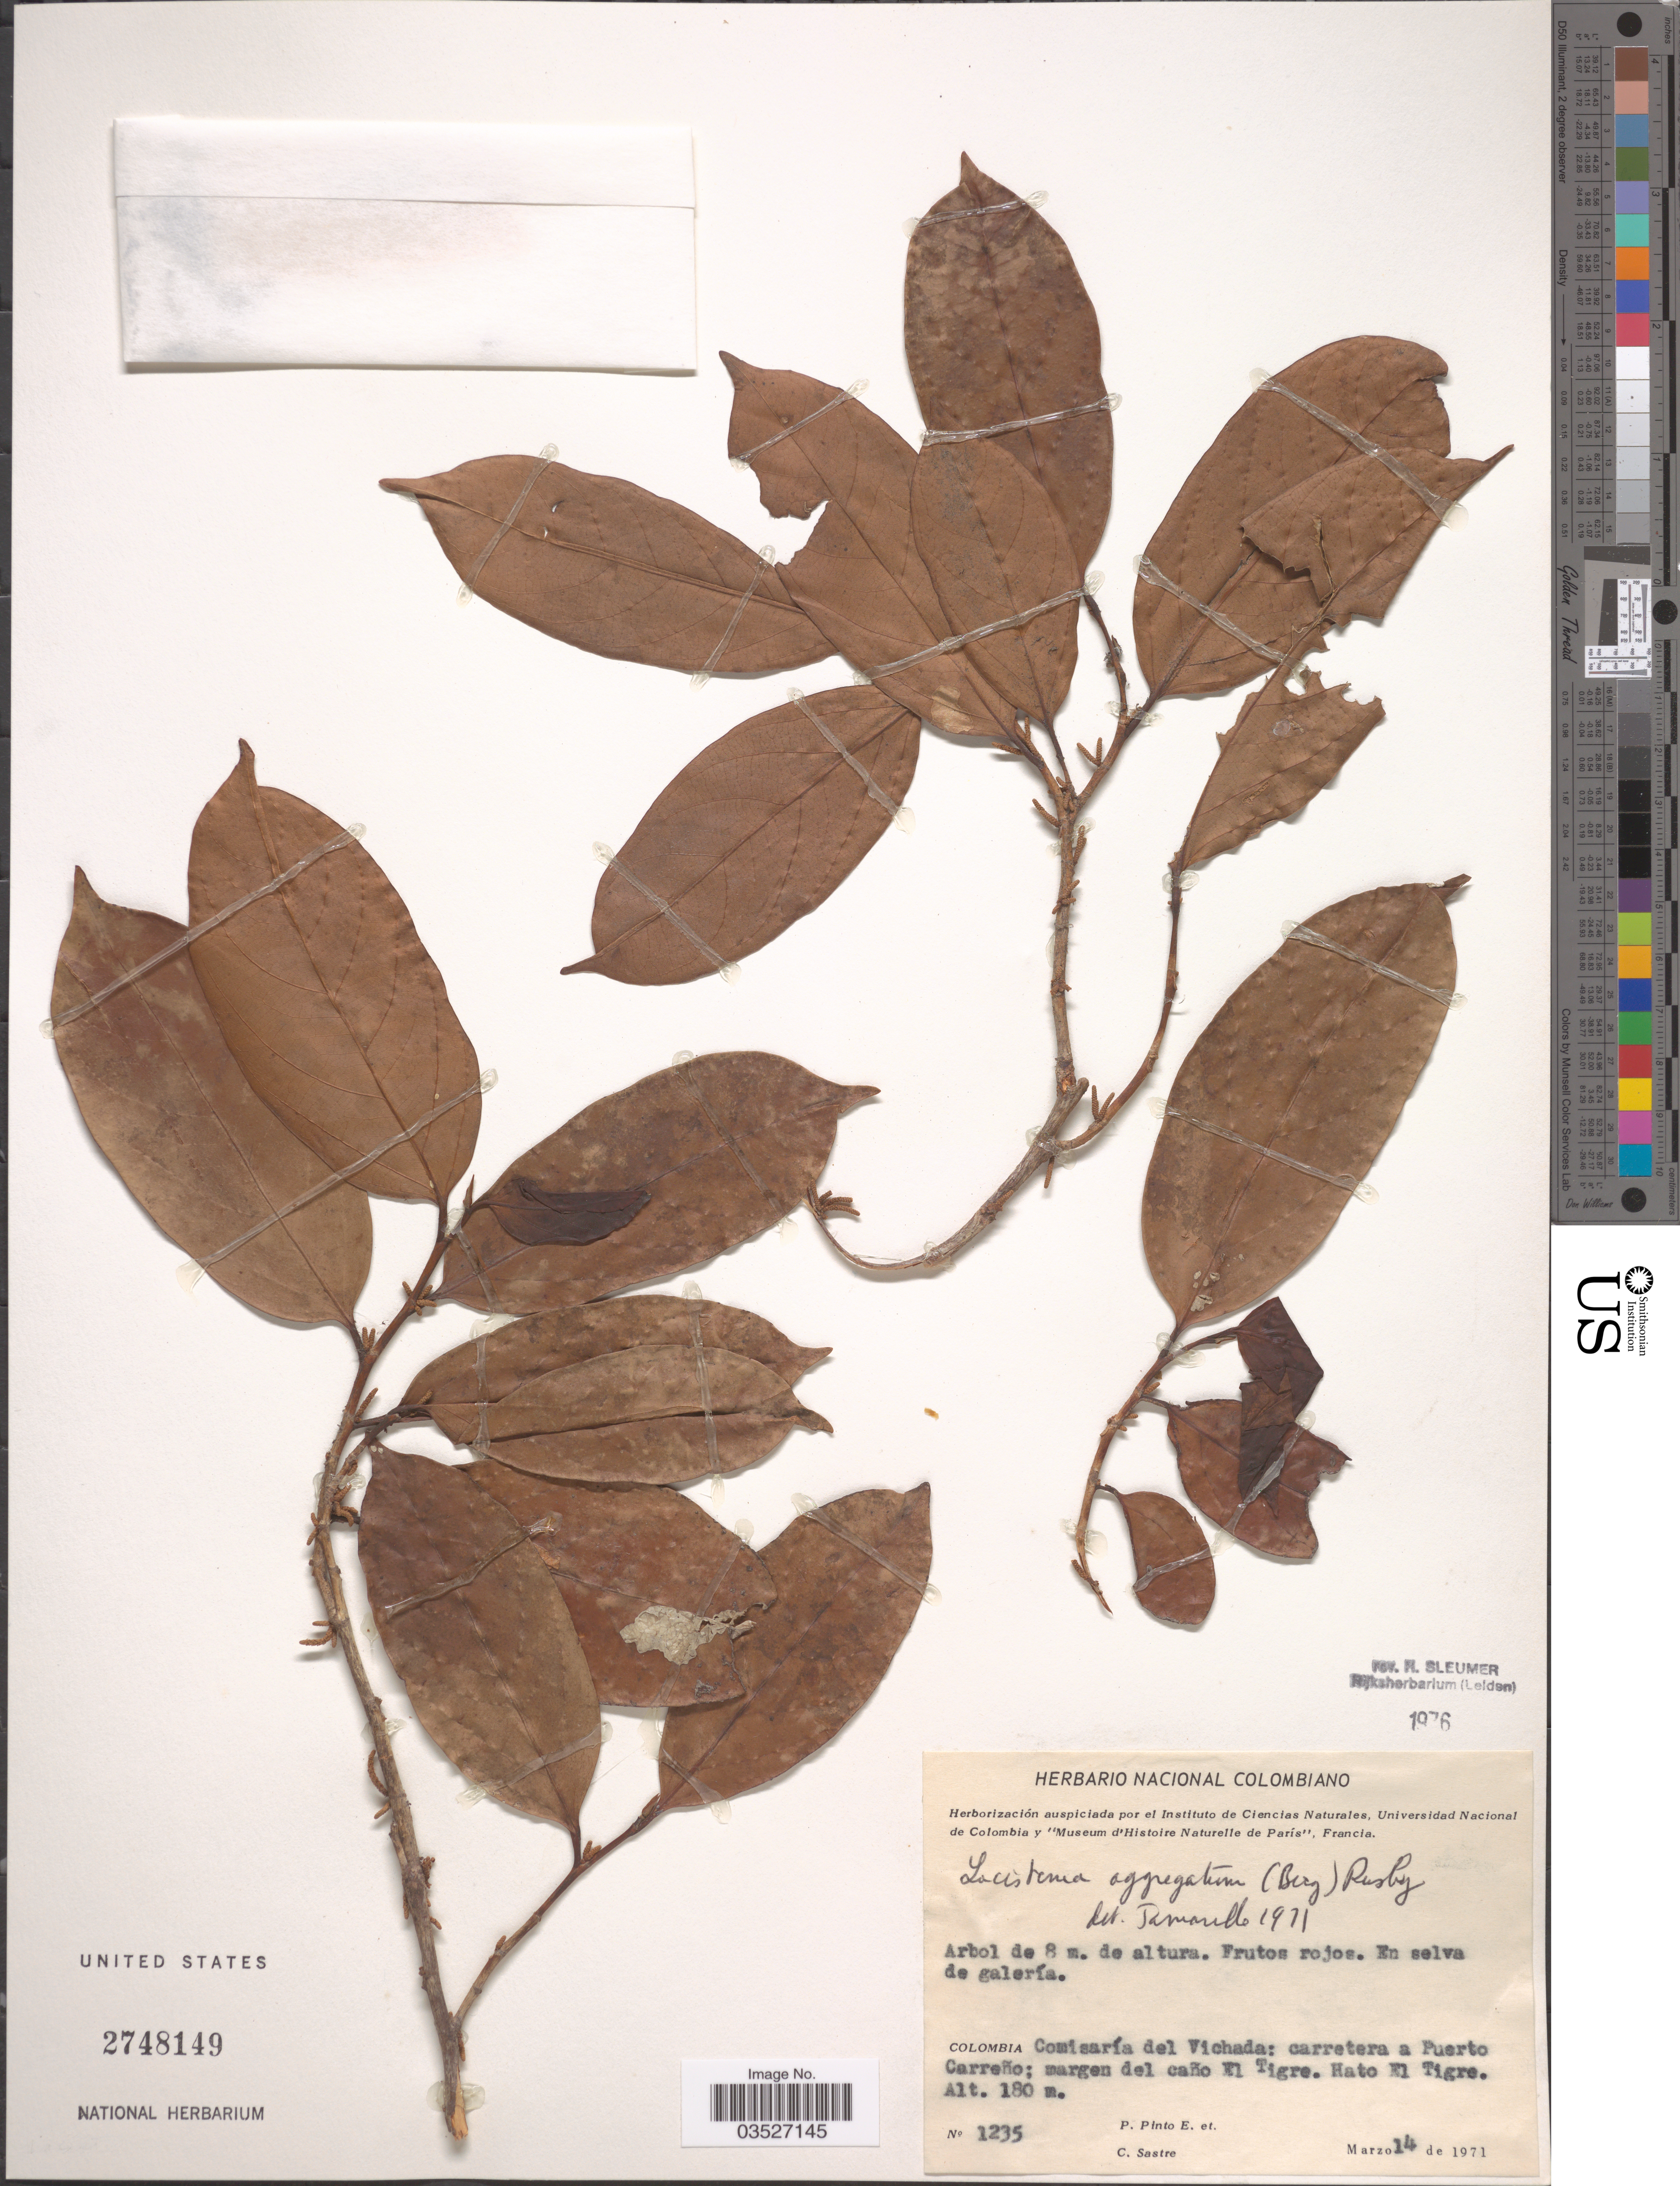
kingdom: Plantae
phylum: Tracheophyta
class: Magnoliopsida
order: Malpighiales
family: Lacistemataceae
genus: Lacistema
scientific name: Lacistema aggregatum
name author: (P.J. Bergius) Rusby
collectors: P. Pinto E. & C. Sastre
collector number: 1235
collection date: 1971-03-14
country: Colombia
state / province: Vichada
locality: Comisaría del Vichada: carretera a Puerto Carreño; margen del caño El Tigre. Hato El Tigre.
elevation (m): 180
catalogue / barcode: US 2748149